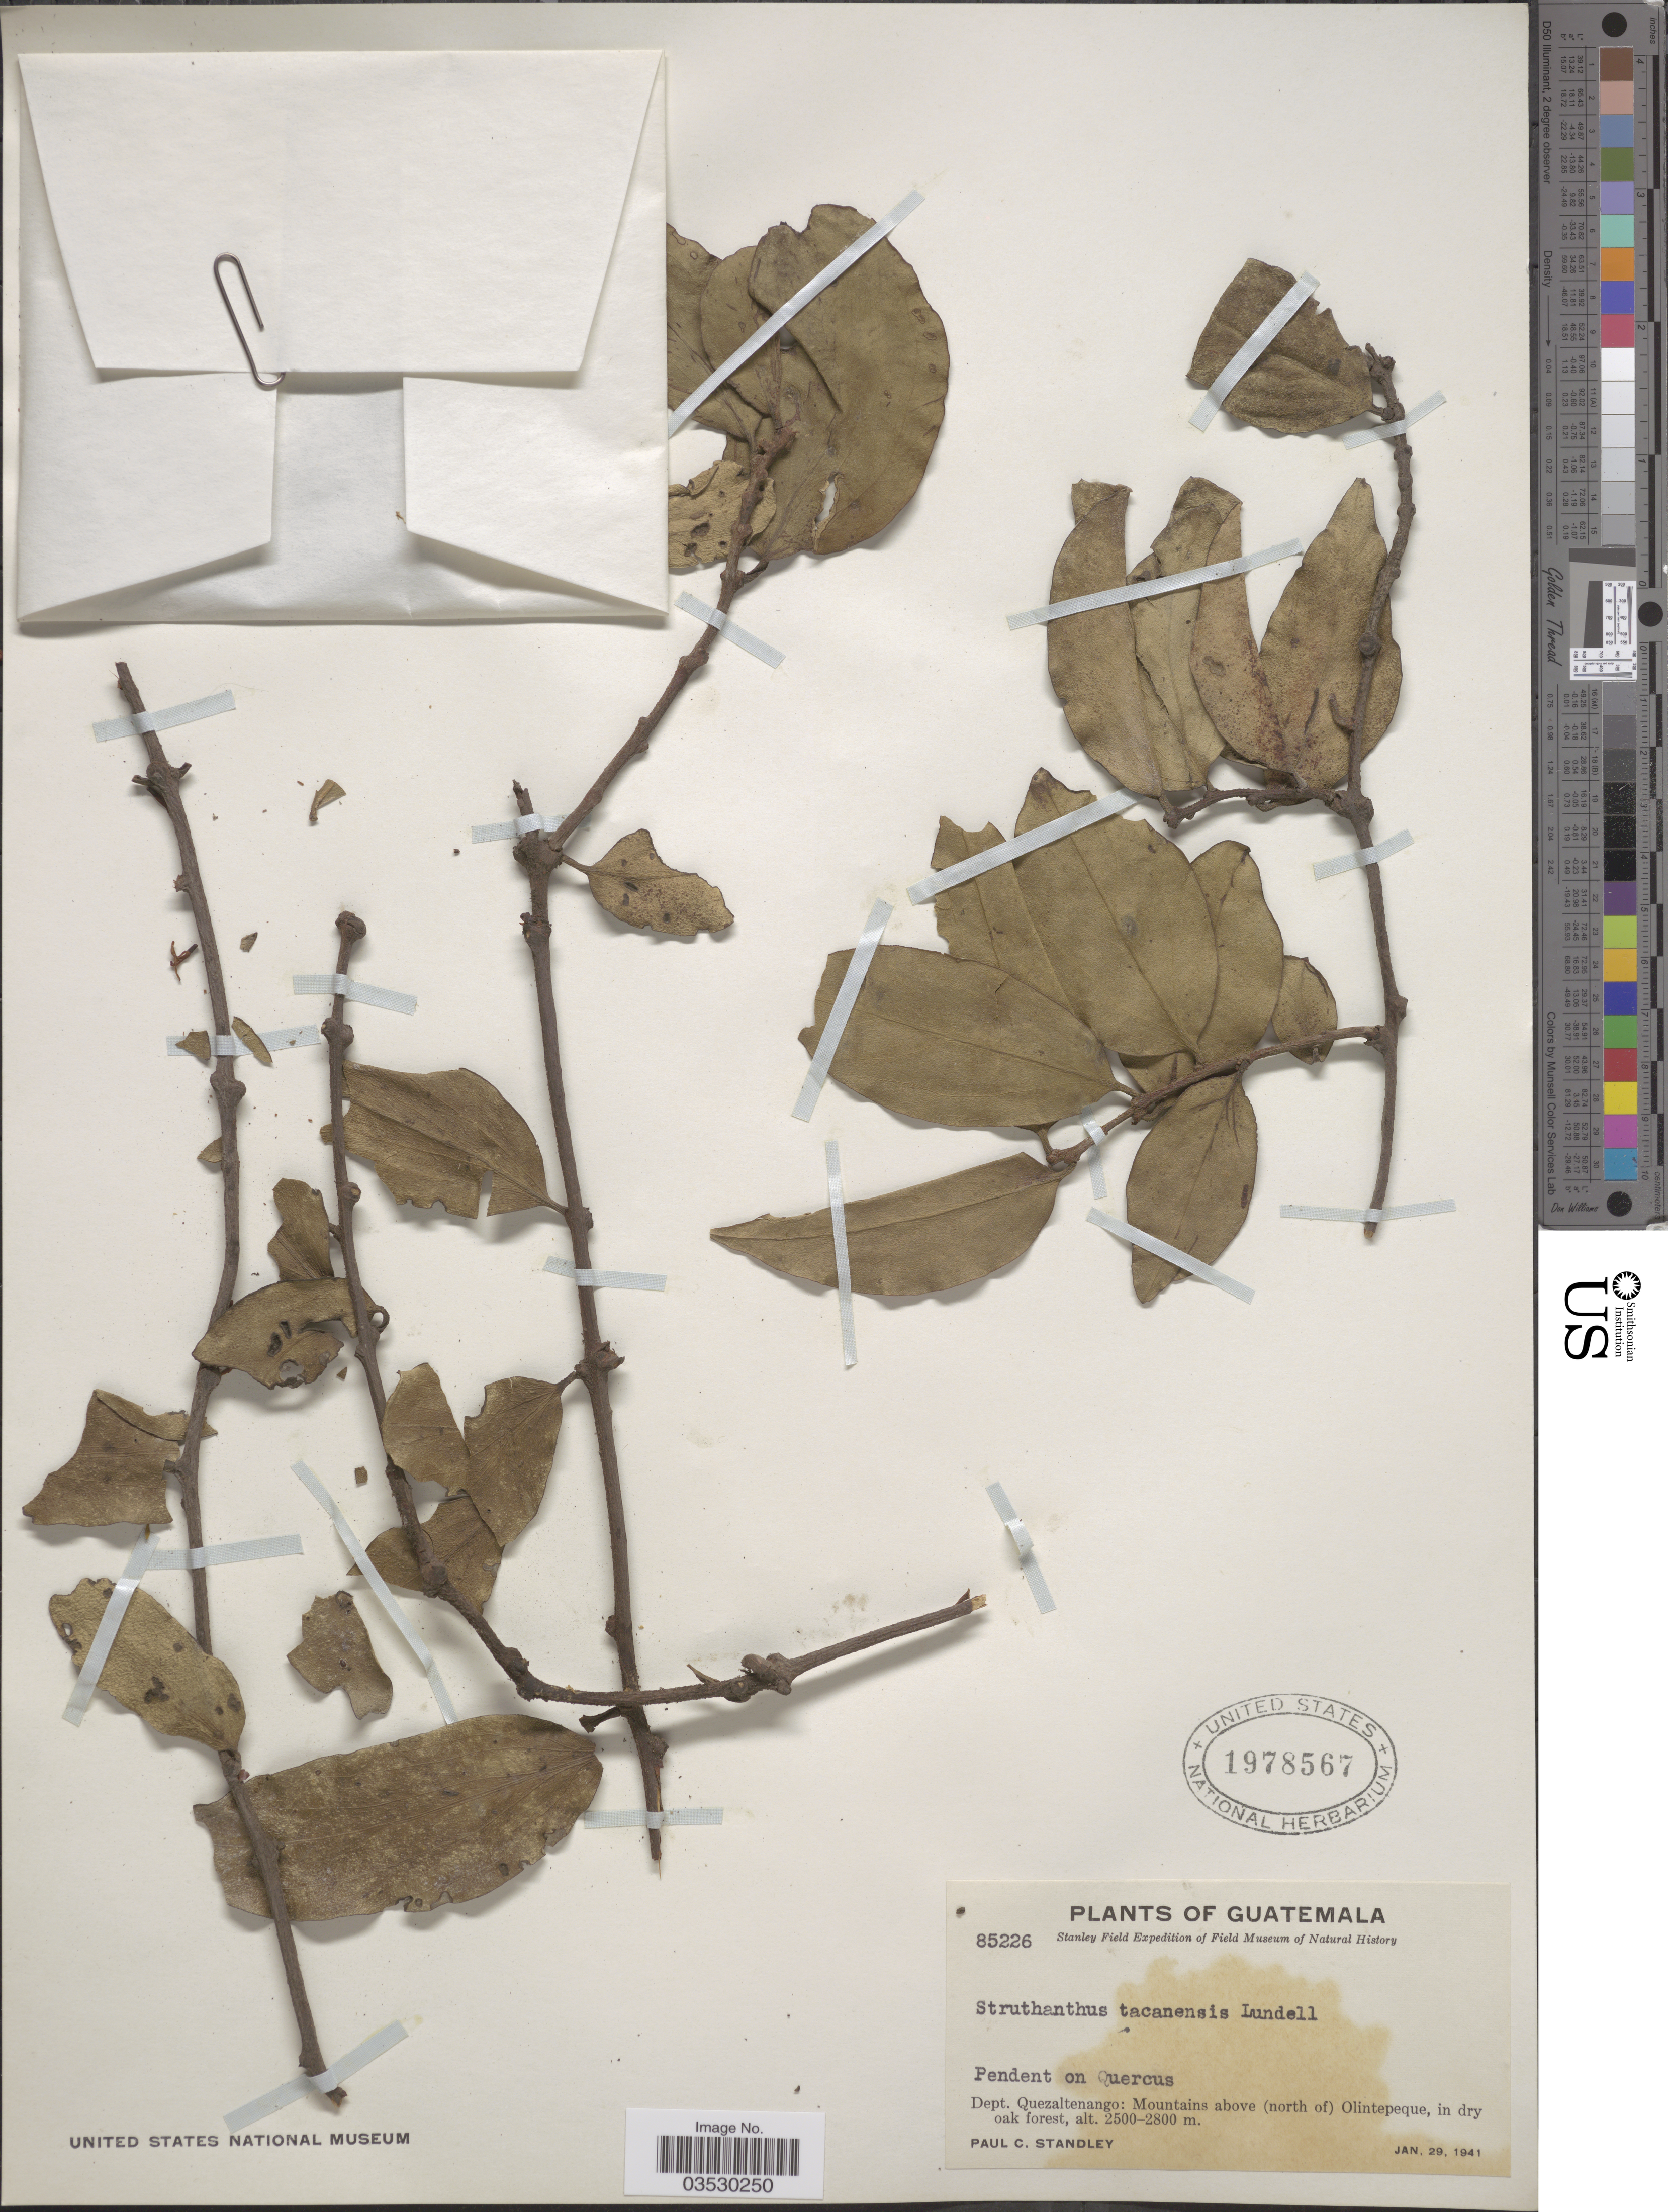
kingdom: Plantae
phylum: Tracheophyta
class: Magnoliopsida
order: Santalales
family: Loranthaceae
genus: Struthanthus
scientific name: Struthanthus tacanensis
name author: Lundell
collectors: P. C. Standley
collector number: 85226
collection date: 1941-01-29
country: Guatemala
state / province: Quetzaltenango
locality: Dept. Quezaltenango: Mountains above (north of) Olintepeque.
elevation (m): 2500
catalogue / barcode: US 1978567